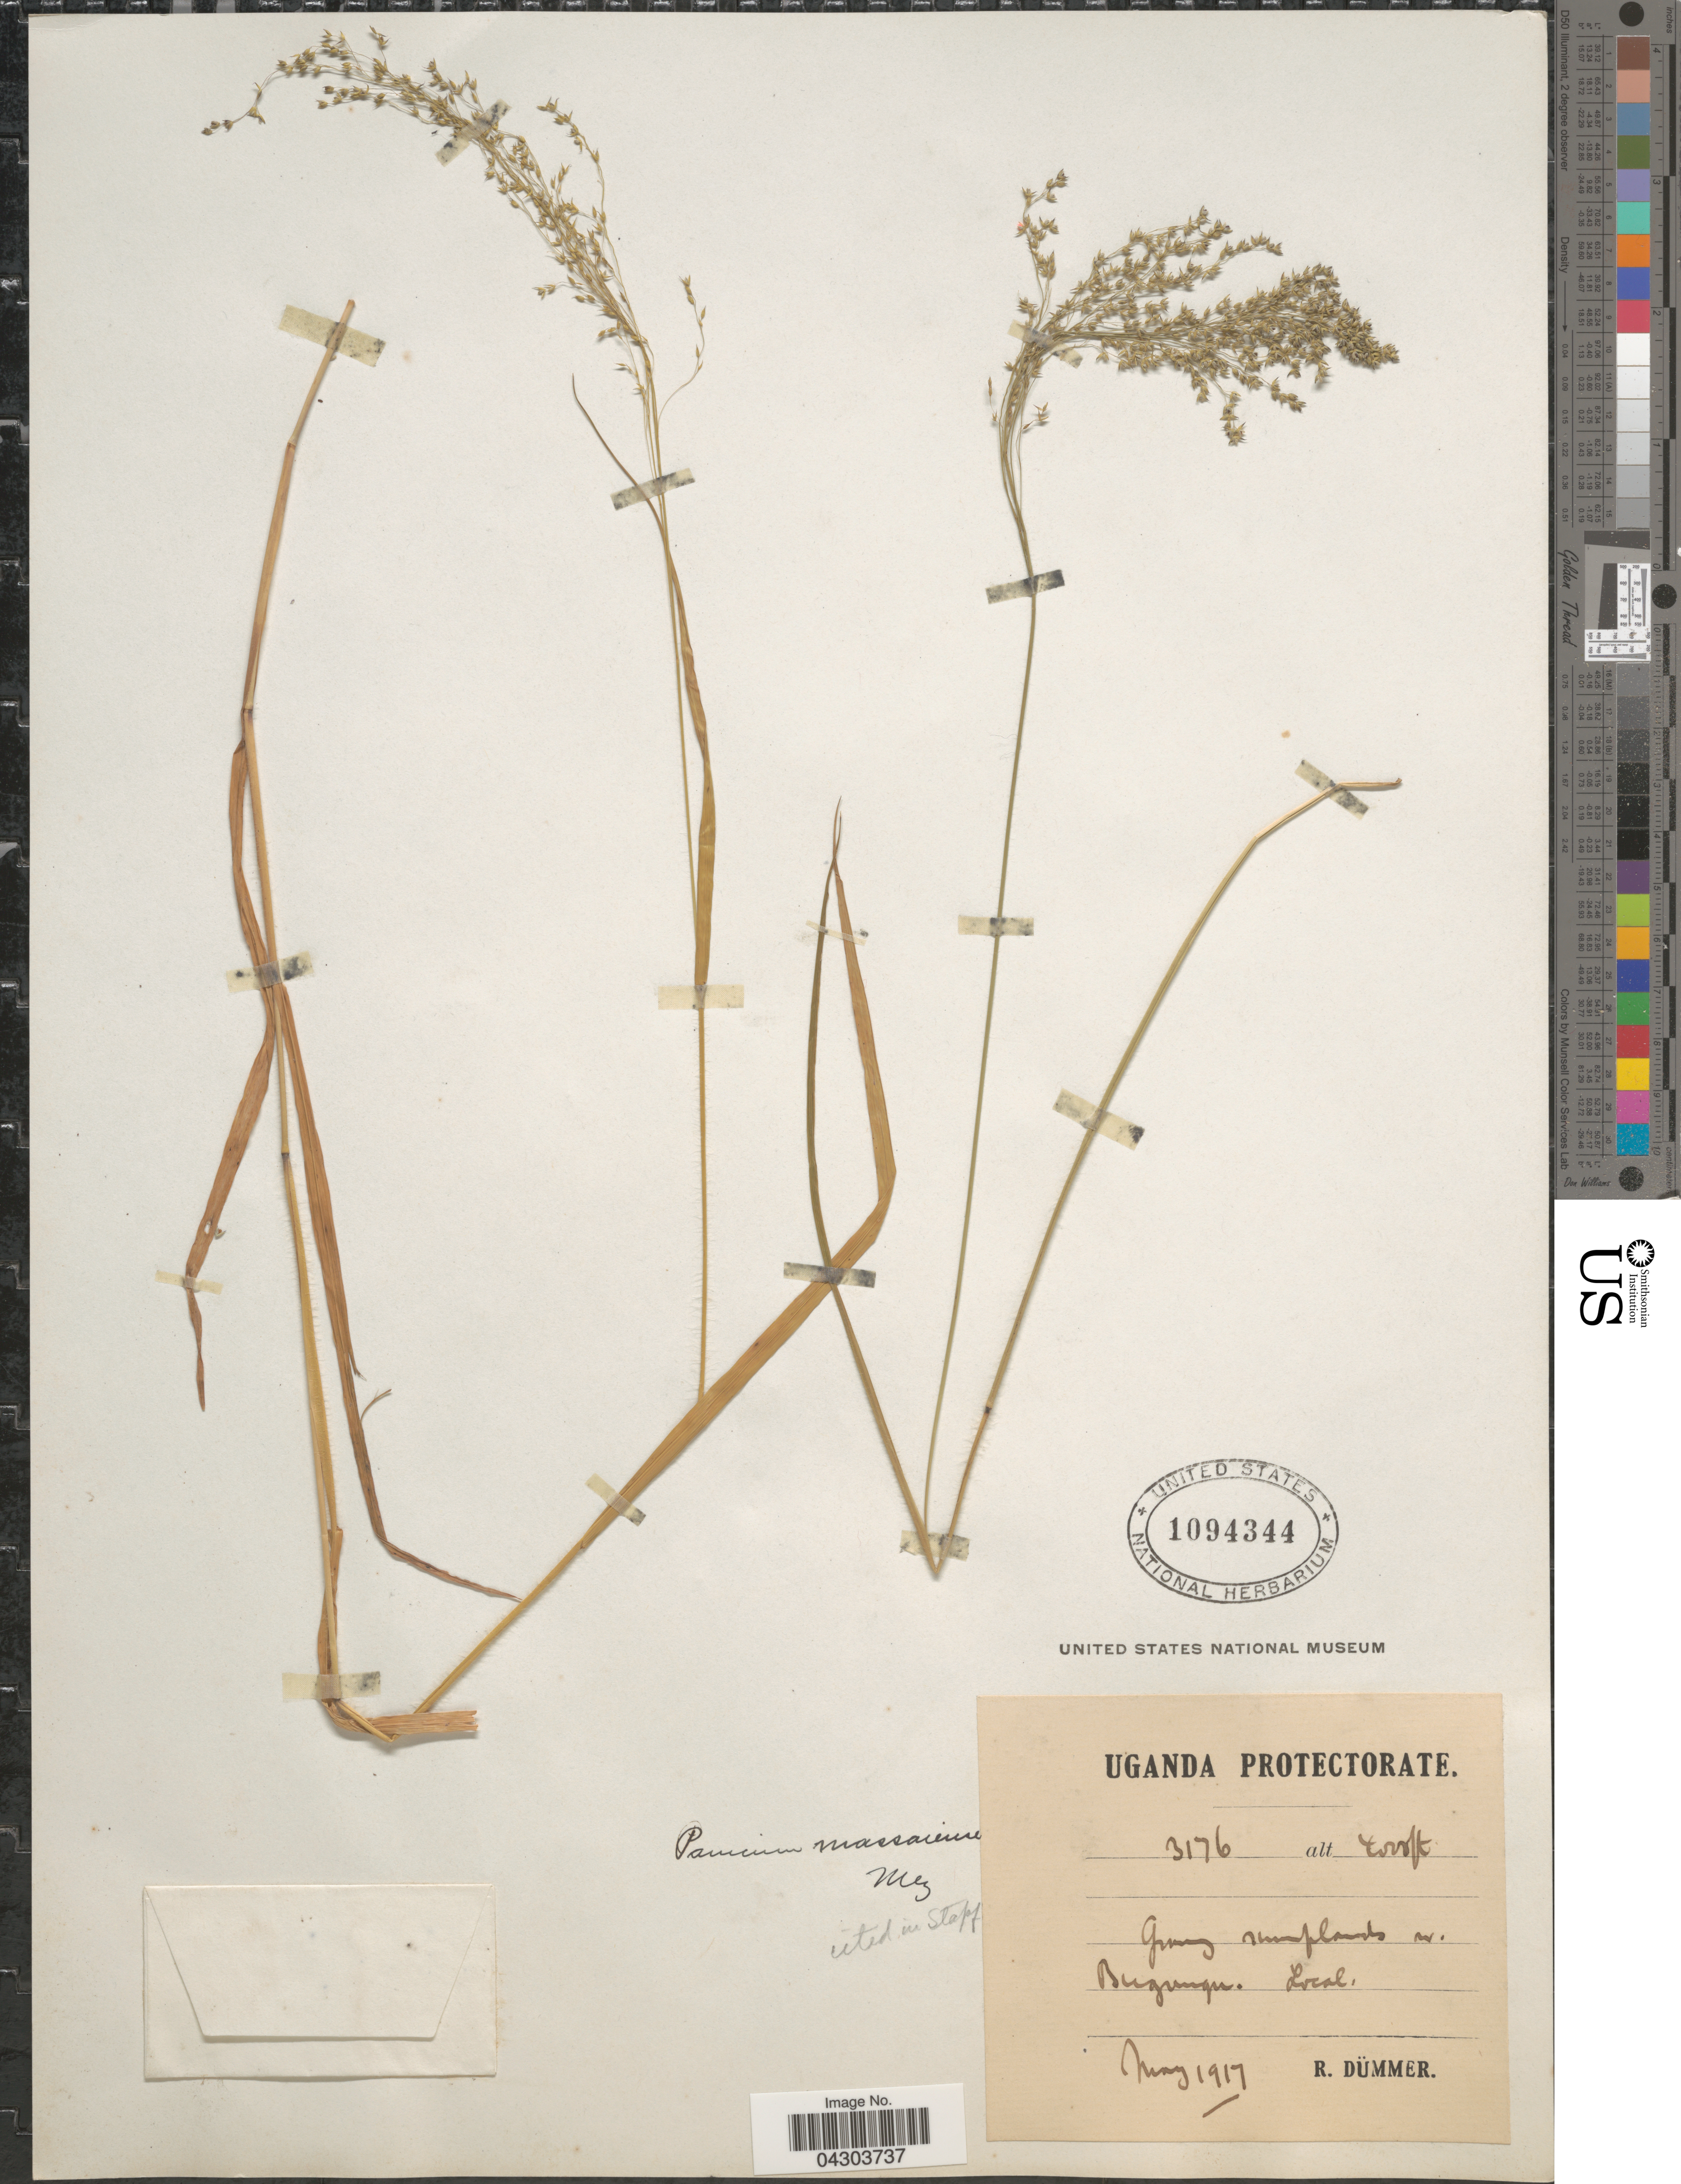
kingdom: Plantae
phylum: Tracheophyta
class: Liliopsida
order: Poales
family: Poaceae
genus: Panicum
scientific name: Panicum massaiense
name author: Mez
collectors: R. A. Dümmer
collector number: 3176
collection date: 1917-05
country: Uganda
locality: Grassy swamplands nr. Bugungu.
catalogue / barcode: US 1094344